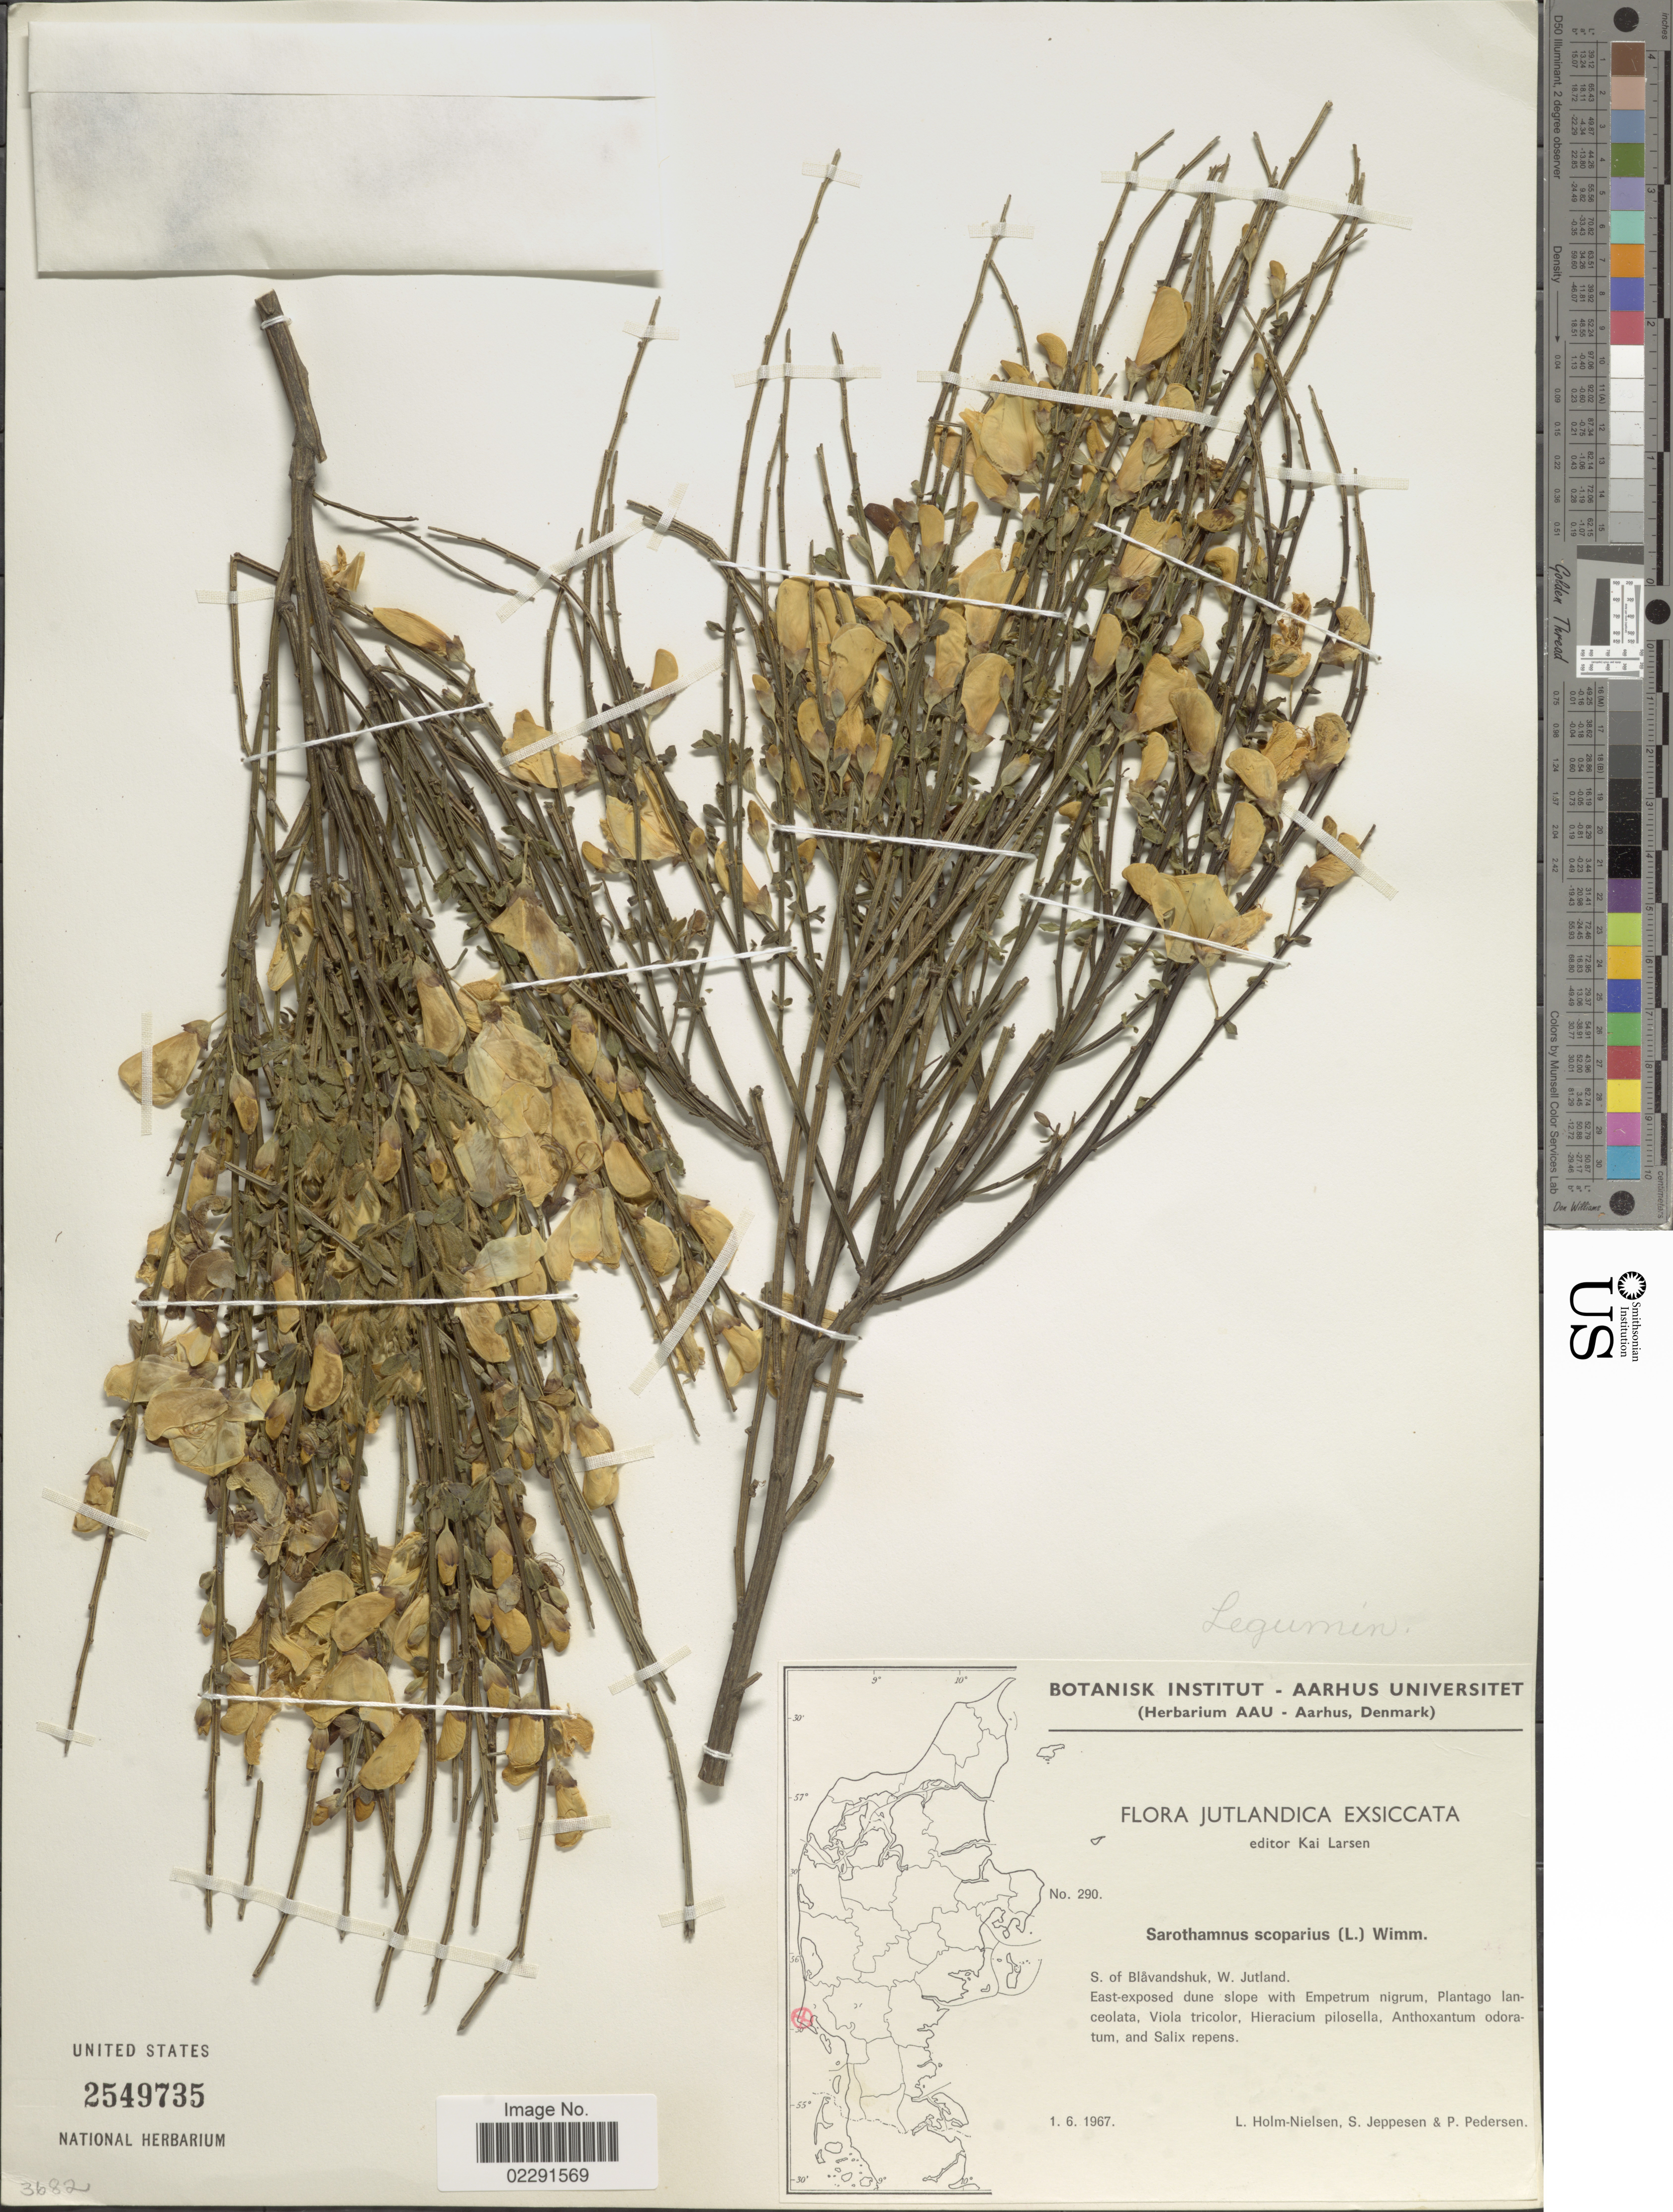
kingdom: Plantae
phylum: Tracheophyta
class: Magnoliopsida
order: Fabales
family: Fabaceae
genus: Cytisus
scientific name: Cytisus scoparius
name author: (L.) Link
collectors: L. B. Holm-Nielsen, S. Jeppesen & P. Pedersen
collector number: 290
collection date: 1967-06-01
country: Denmark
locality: Jutlandica exsiccata, S. of Blavandshuk, W. Jutland.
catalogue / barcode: US 2549735